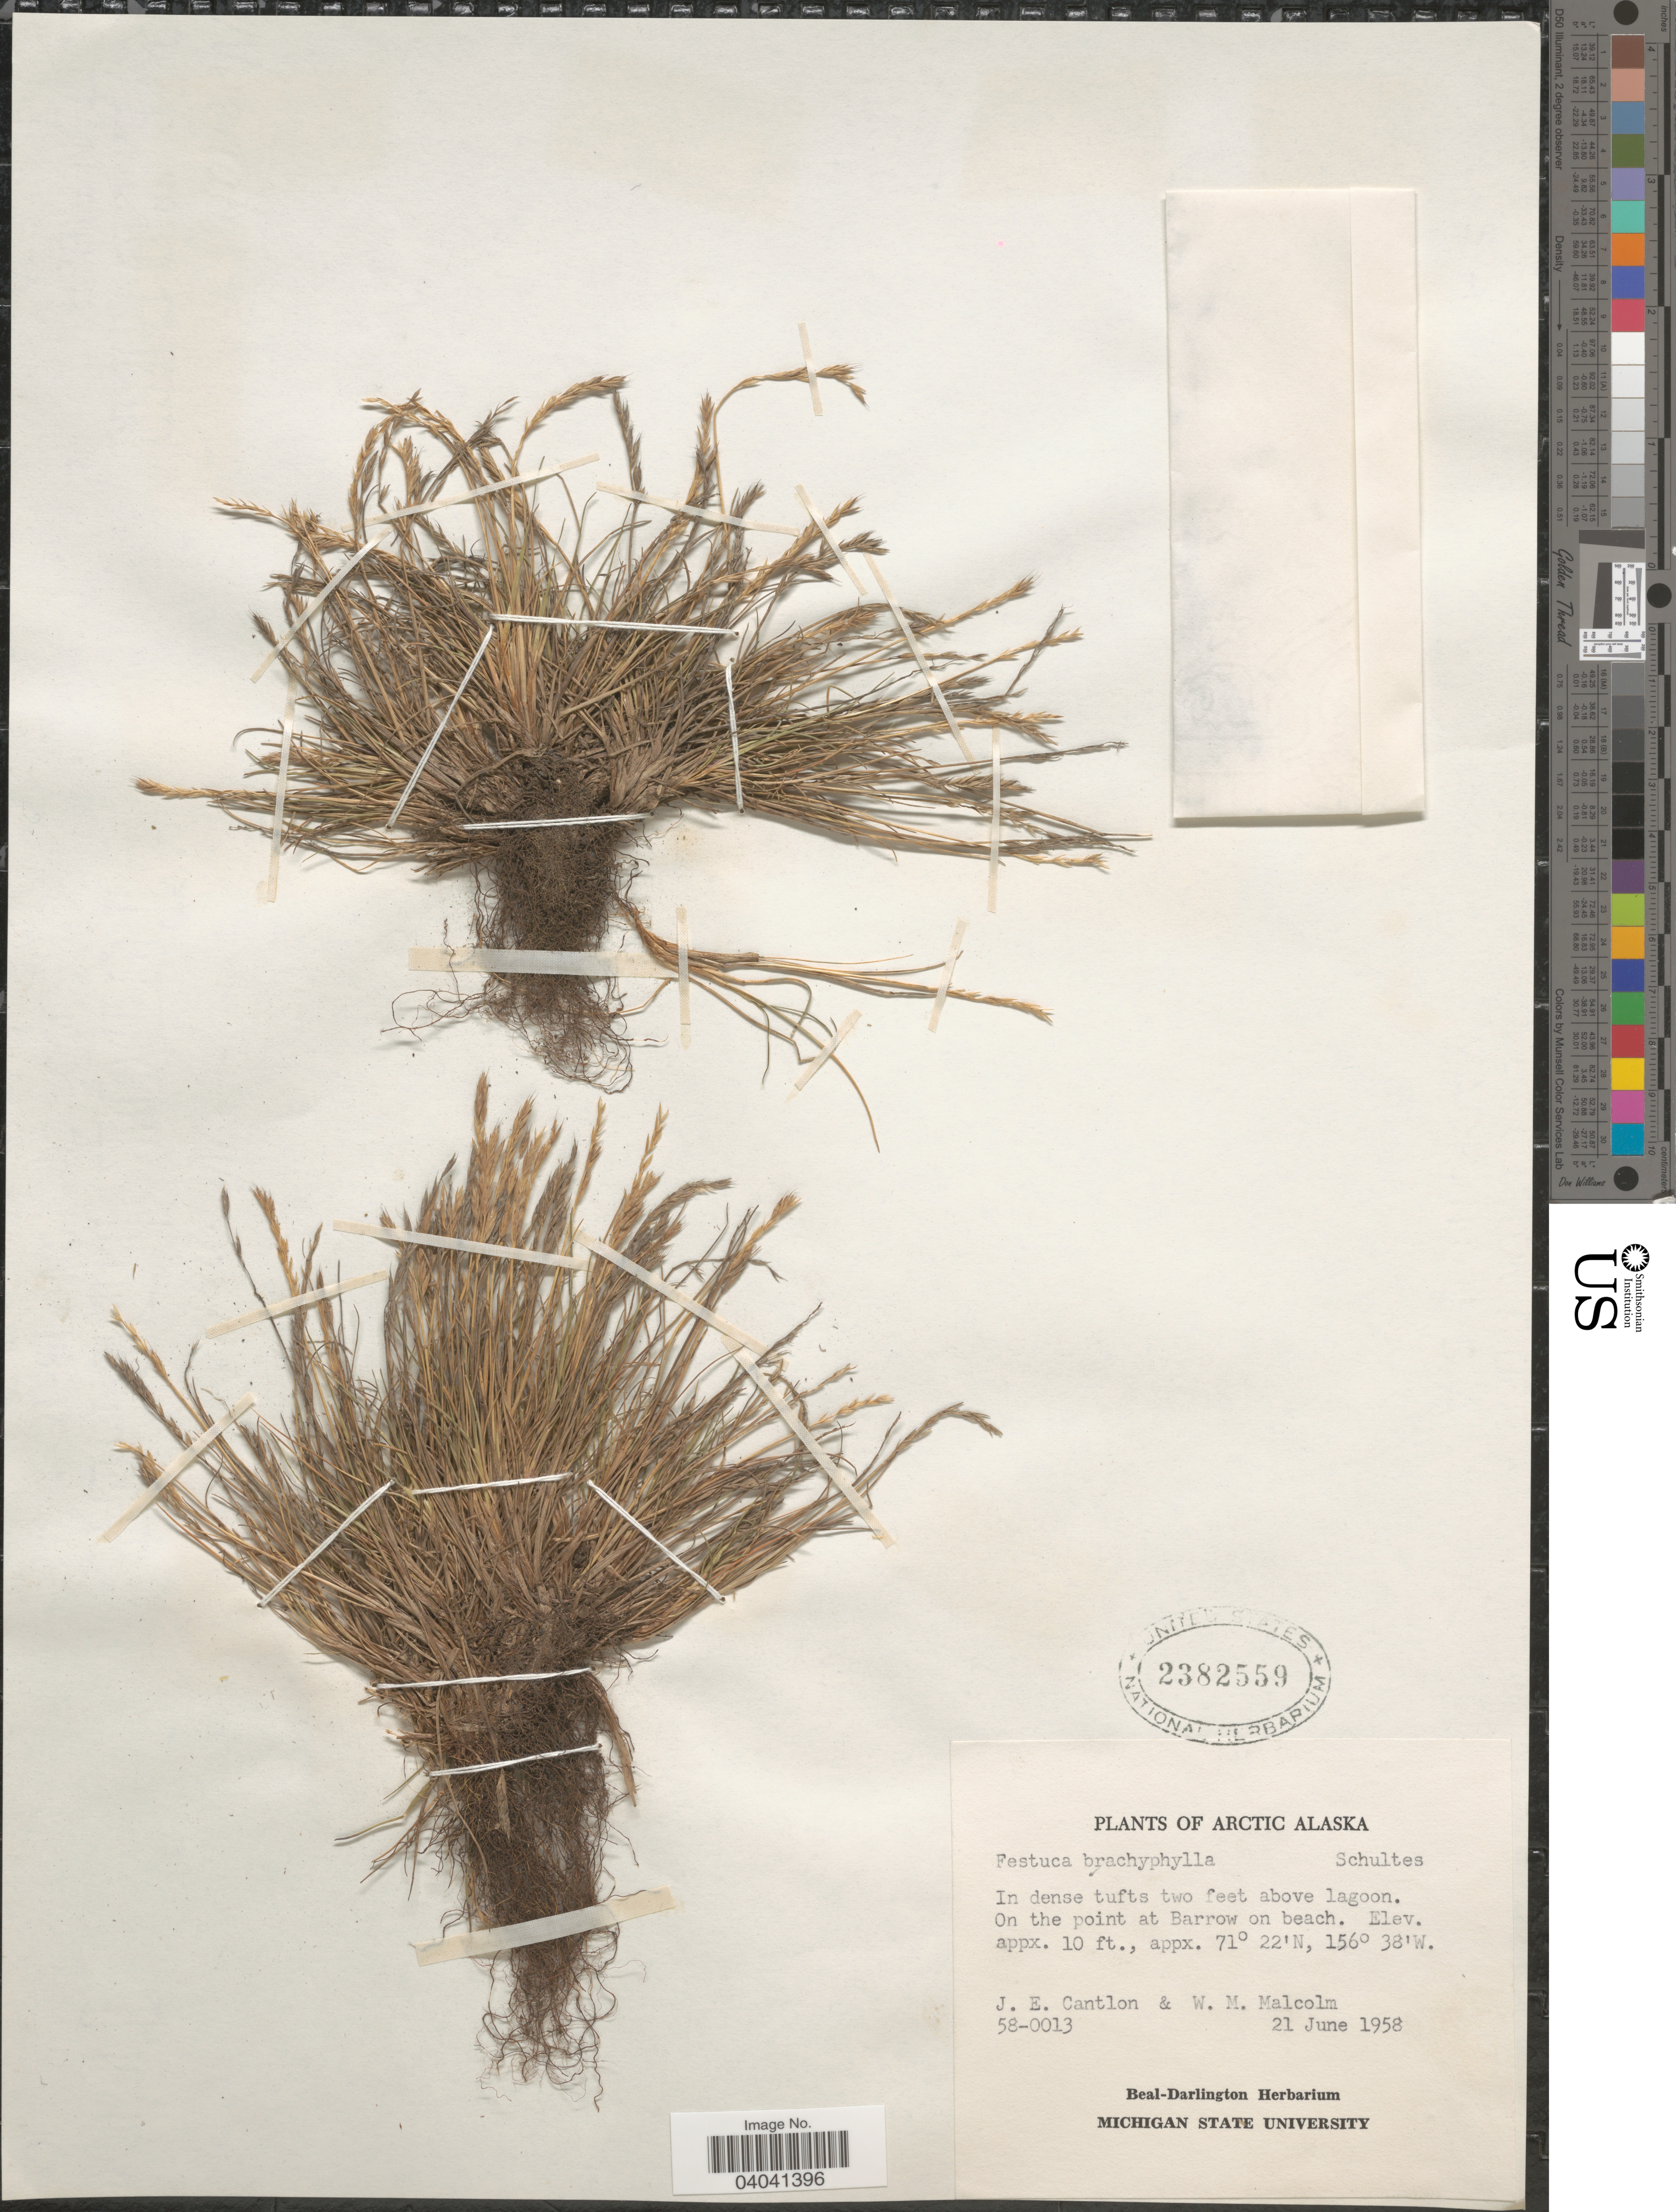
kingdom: Plantae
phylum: Tracheophyta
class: Liliopsida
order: Poales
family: Poaceae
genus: Festuca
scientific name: Festuca brachyphylla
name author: Schult. & Schult. f.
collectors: J. Cantlon & W. Malcolm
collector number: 58-0013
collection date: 1958-06-21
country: United States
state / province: Alaska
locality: Arctic Alaska. On the point at Barrow on beach.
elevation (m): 3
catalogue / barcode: US 2382559